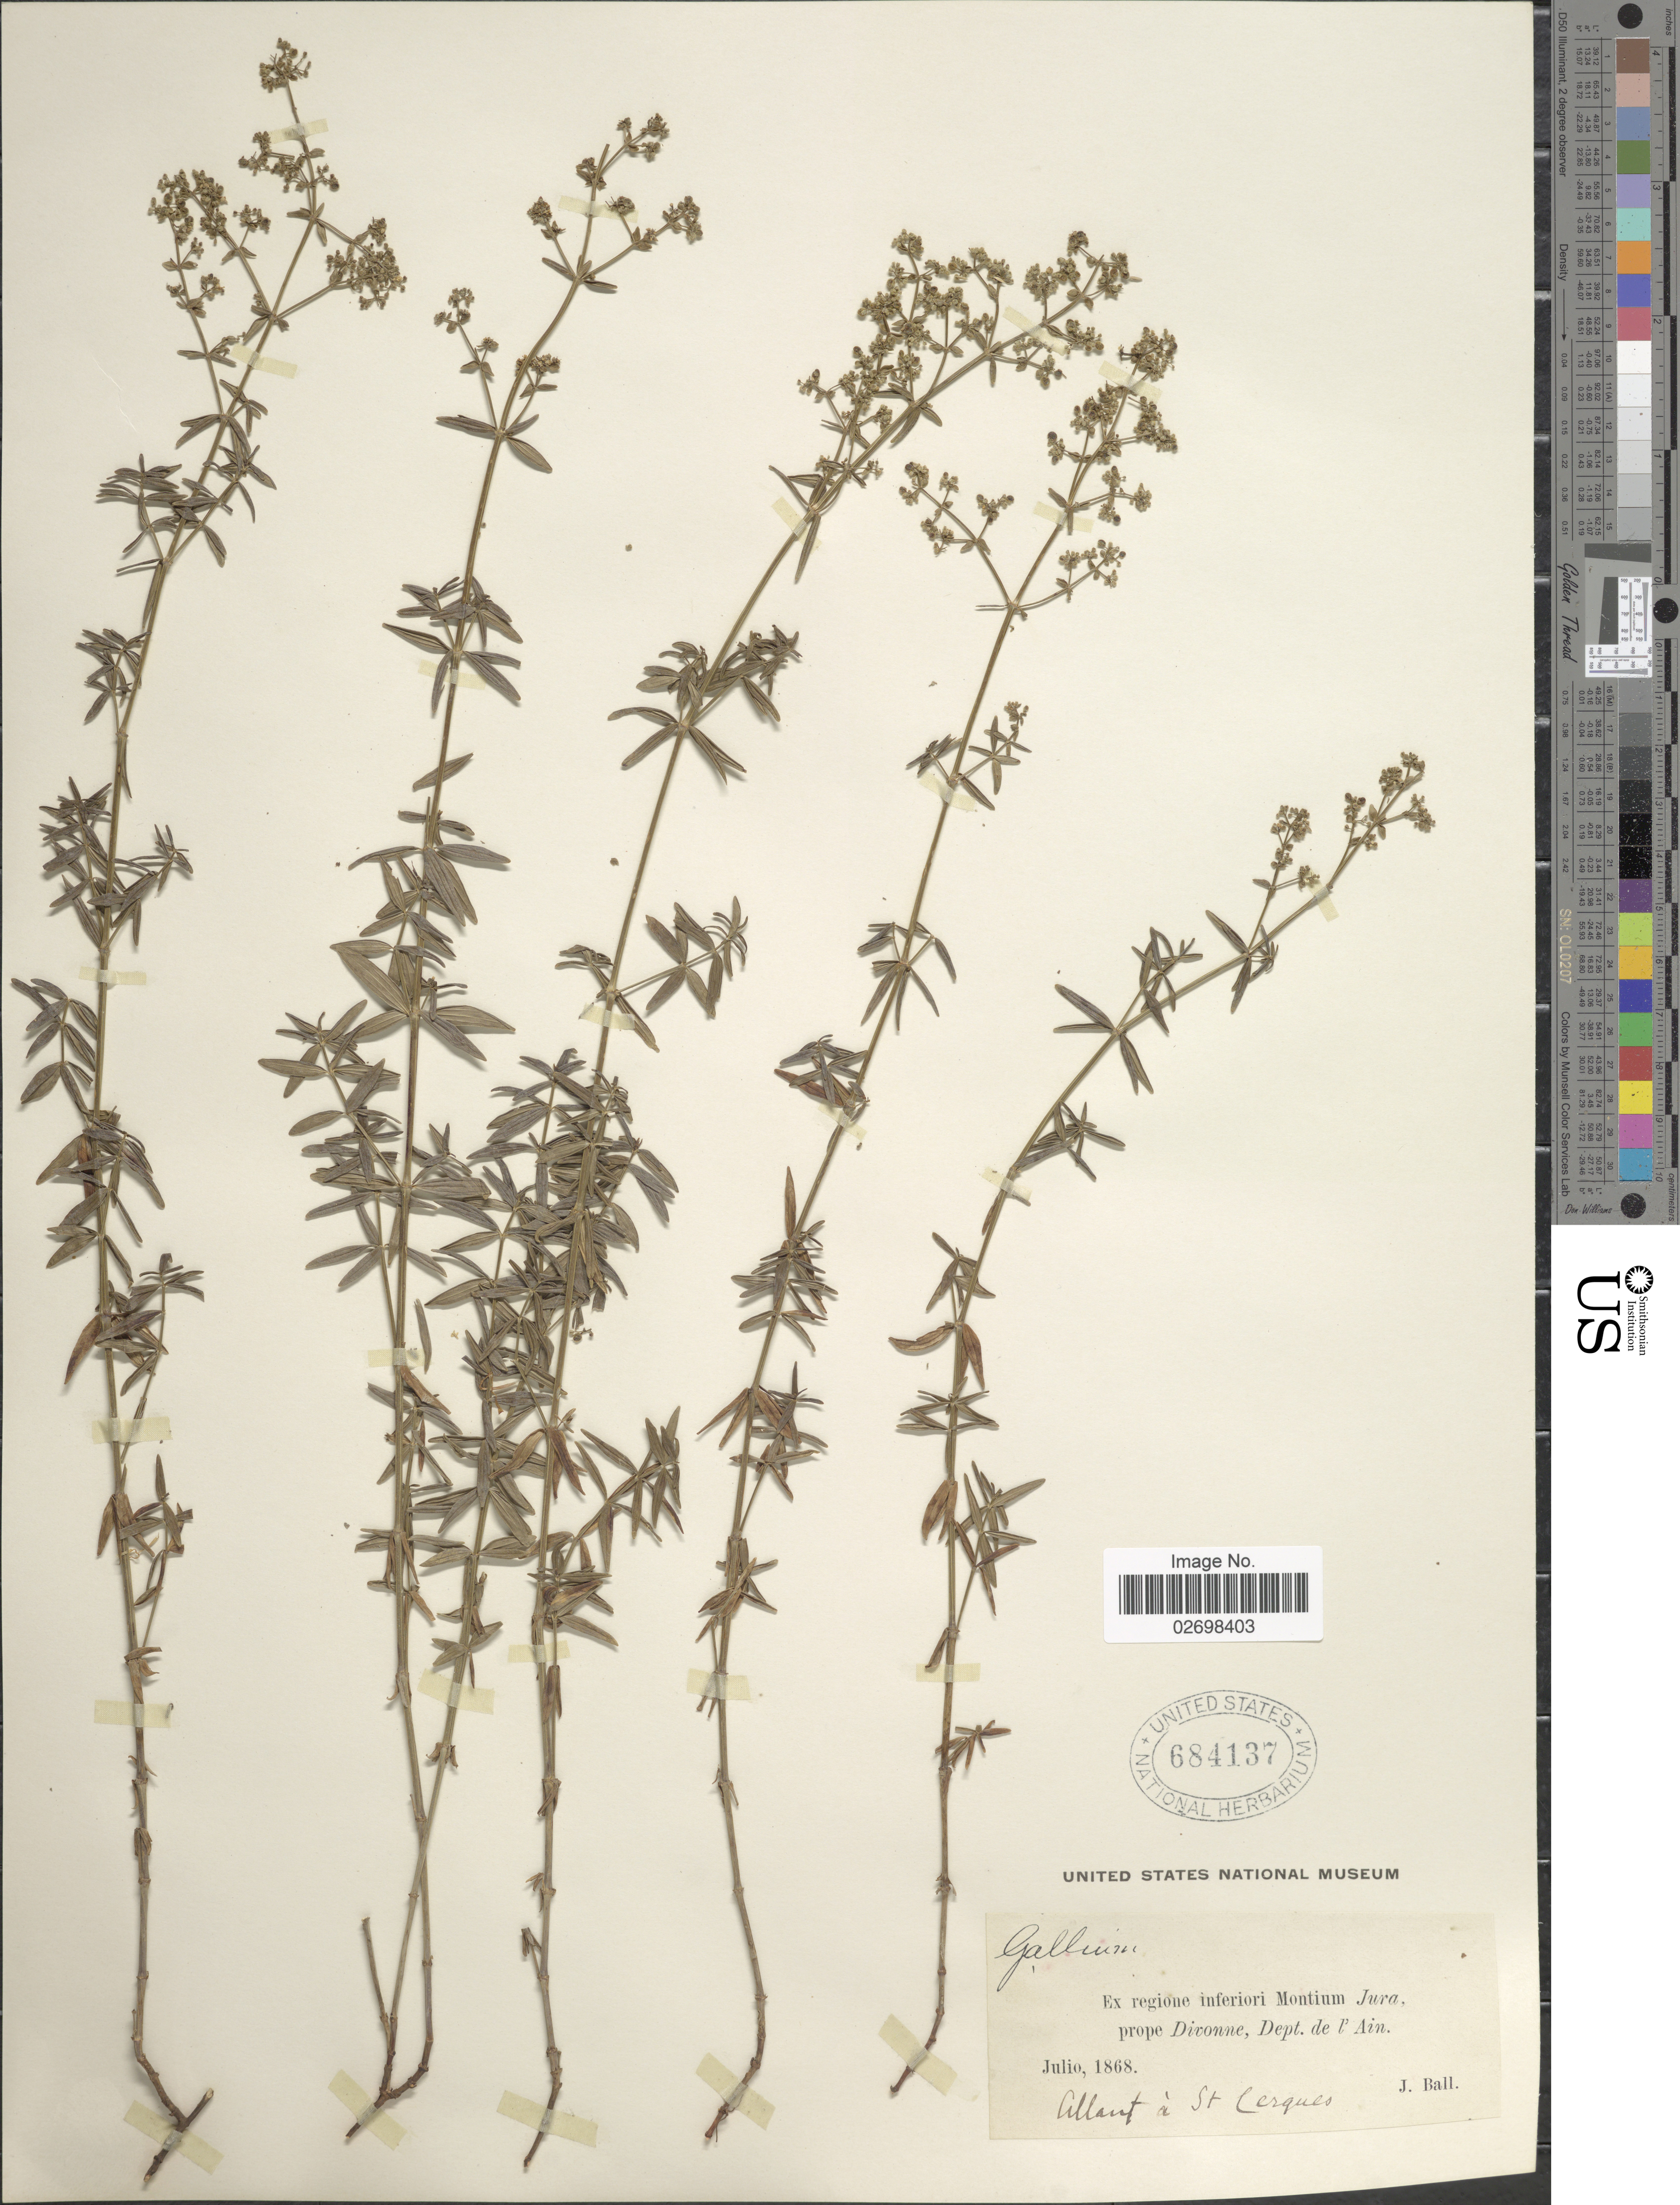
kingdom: Plantae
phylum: Tracheophyta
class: Magnoliopsida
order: Gentianales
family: Rubiaceae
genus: Galium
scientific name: Galium sp.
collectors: J. Ball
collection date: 1868-07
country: France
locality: Regione inferiori Montium Jura, prope Divonne, Dept. de l'Ain, Allant á St Cergues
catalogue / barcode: US 684137